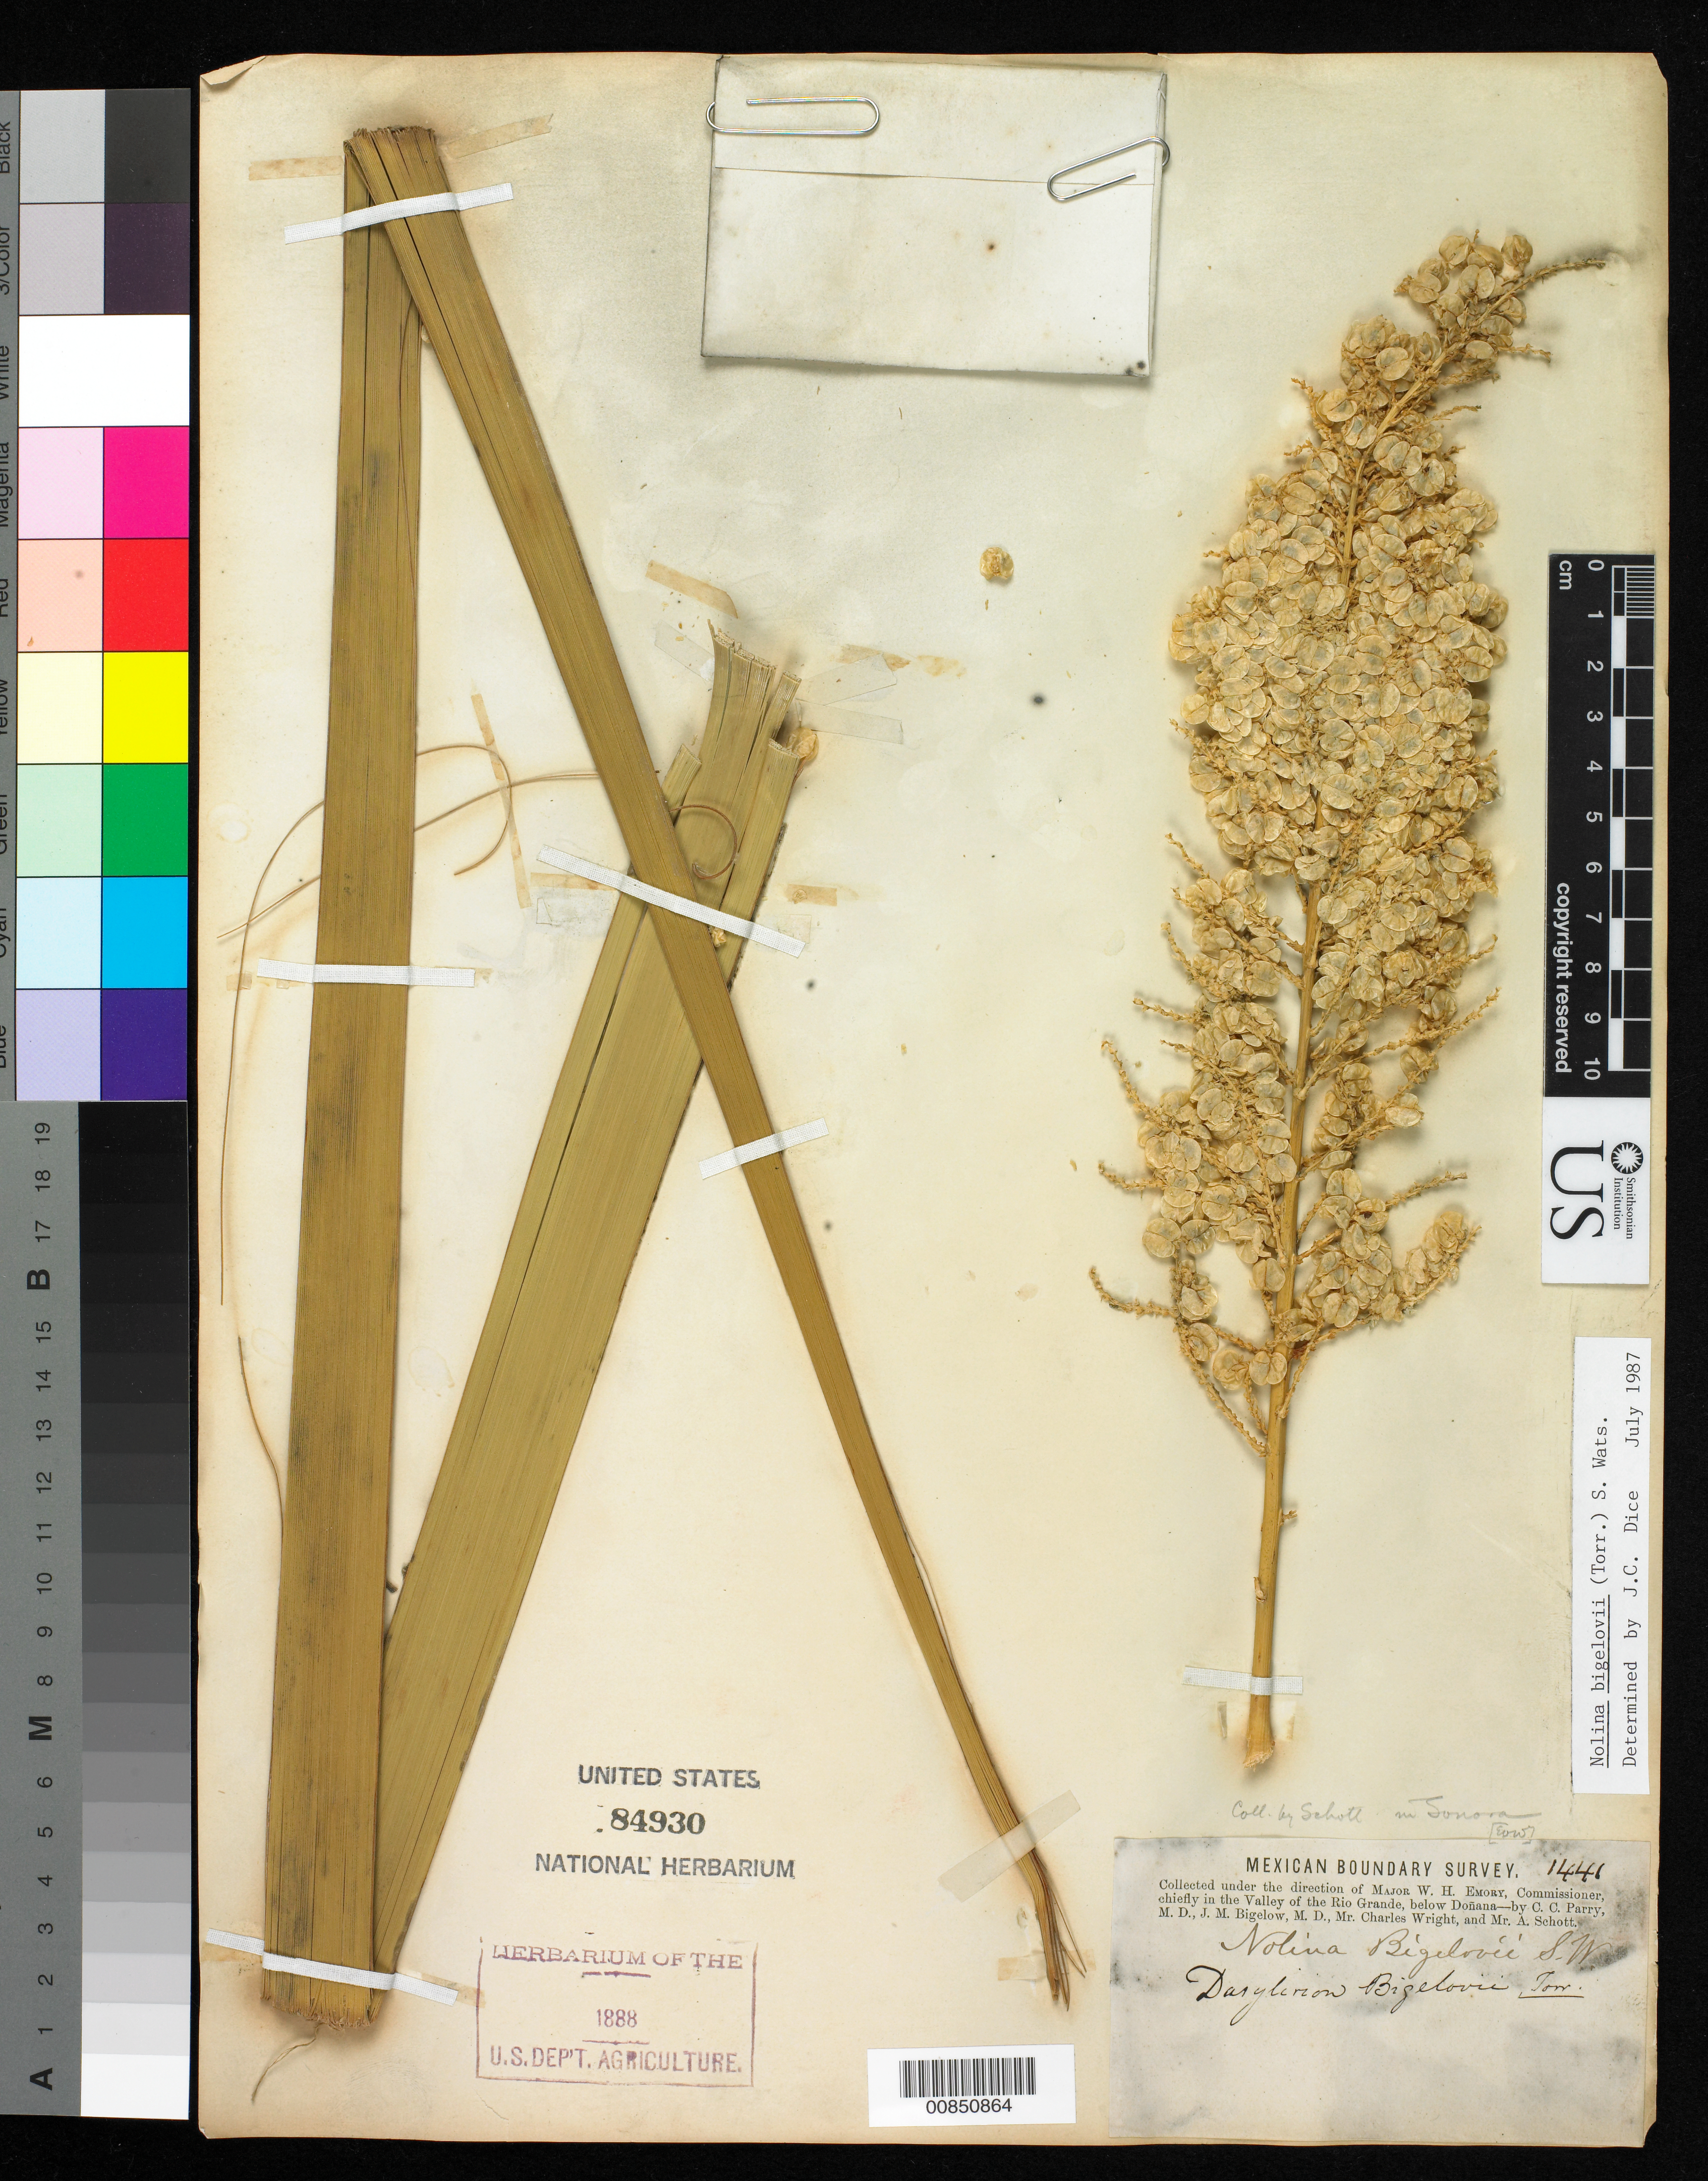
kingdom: Plantae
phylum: Tracheophyta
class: Liliopsida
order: Asparagales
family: Asparagaceae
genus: Nolina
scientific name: Nolina bigelovii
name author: (Torr.) S. Watson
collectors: C. C. Parry, J. M. Bigelow, C. Wright & A. C. V. Schott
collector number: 1441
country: Mexico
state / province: Sonora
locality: Sonora.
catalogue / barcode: US 84930